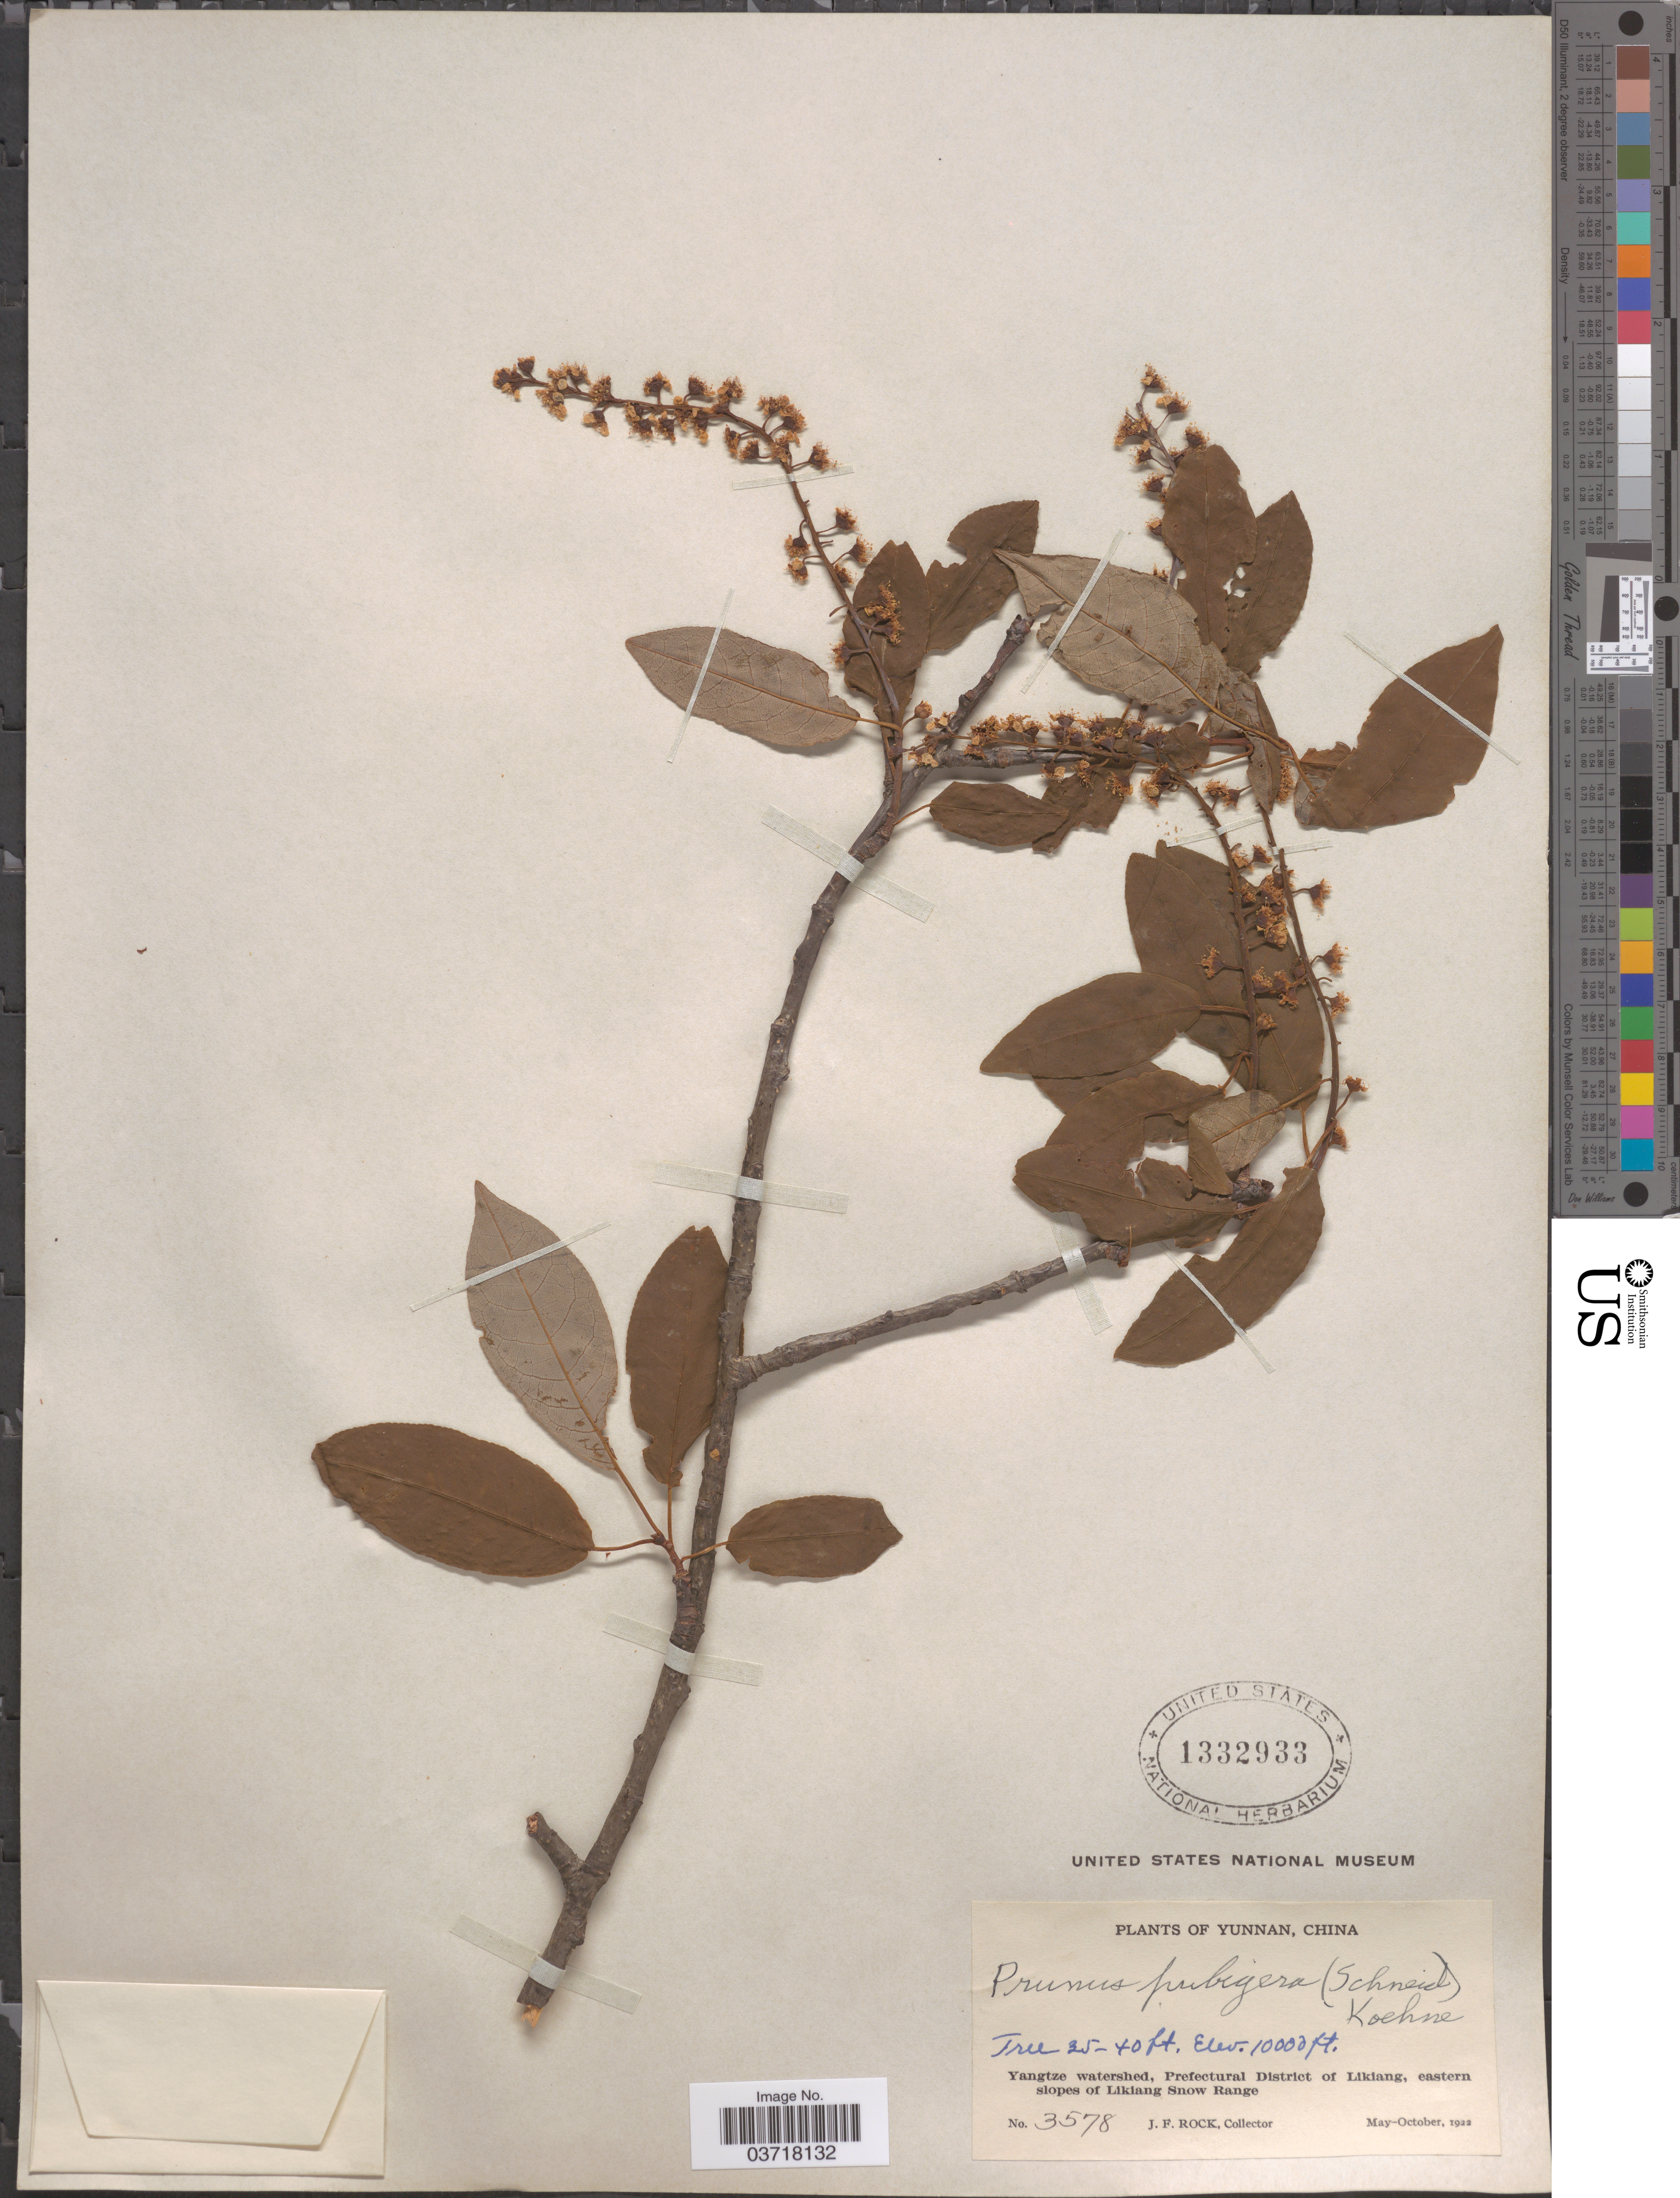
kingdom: Plantae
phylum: Tracheophyta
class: Magnoliopsida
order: Rosales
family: Rosaceae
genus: Prunus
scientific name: Prunus pubigera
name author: (C.K. Schneid.) Koehne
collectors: J. Rock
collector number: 3578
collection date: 1922-05/1922-10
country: China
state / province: Yunnan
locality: Yangtze watershed, Prefectural District of Likiang, eastern slopes of Likiang Snow Range.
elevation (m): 3048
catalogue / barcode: US 1332933